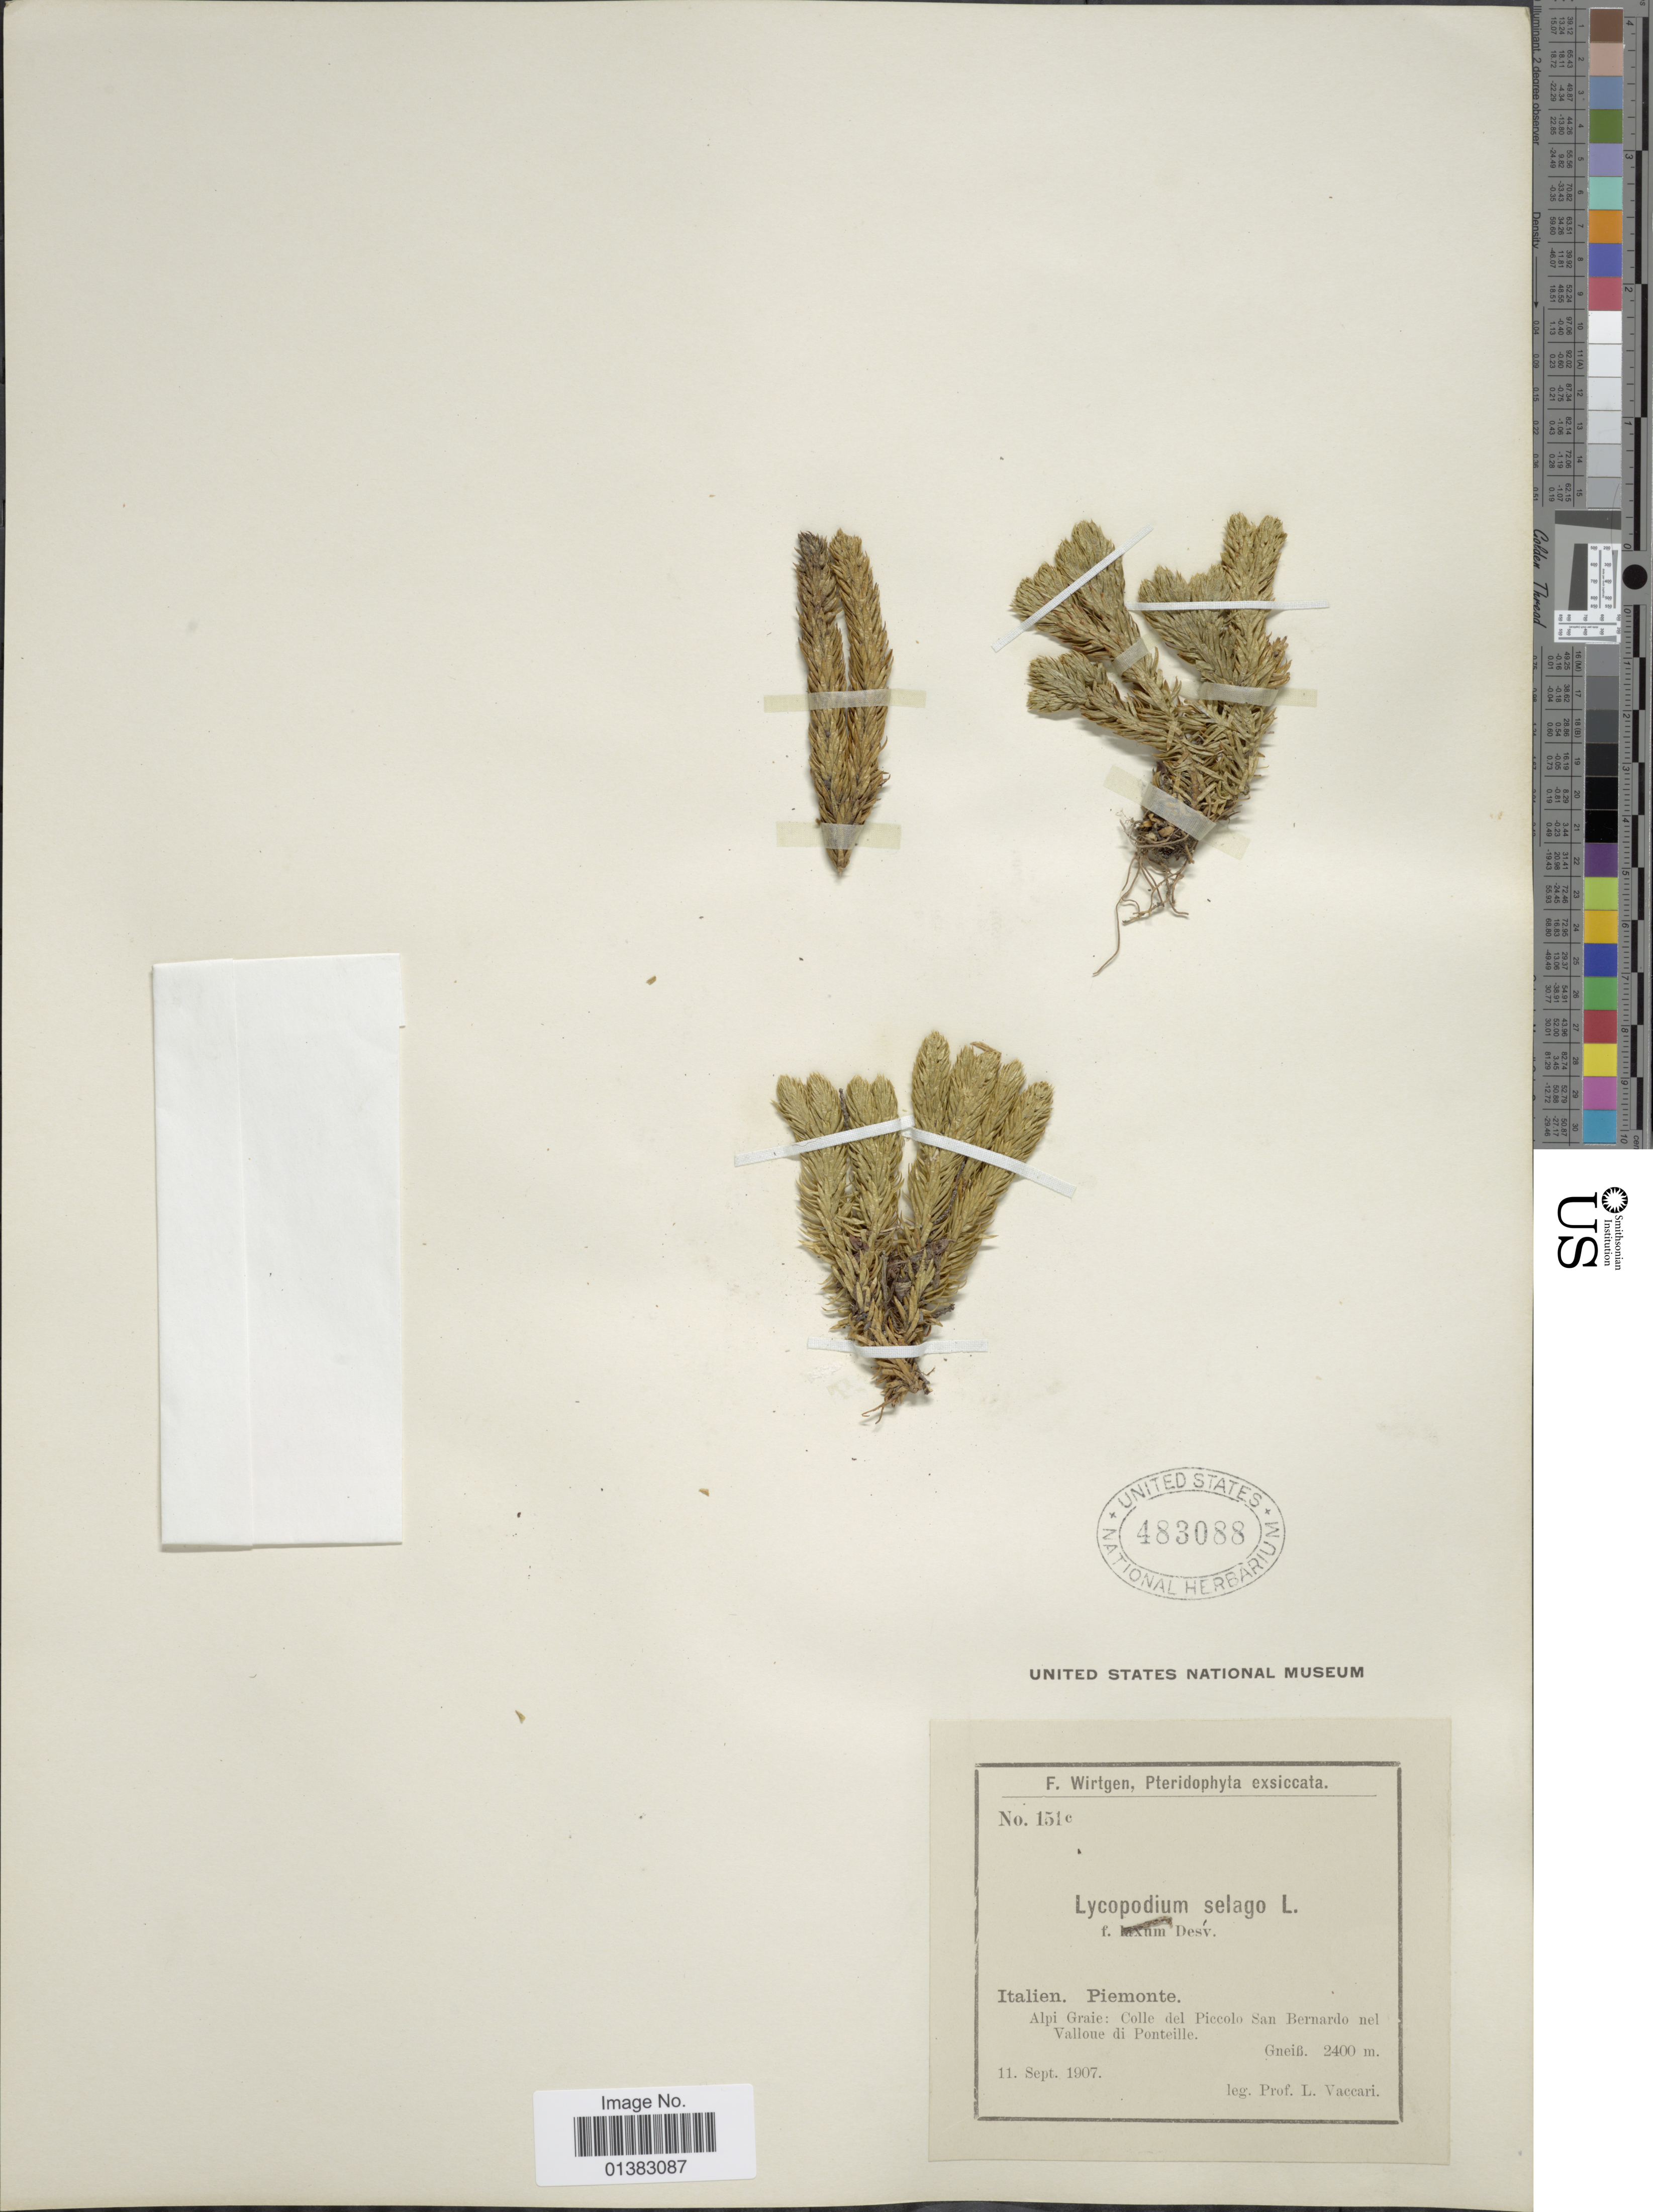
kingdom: Plantae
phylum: Tracheophyta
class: Lycopodiopsida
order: Lycopodiales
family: Lycopodiaceae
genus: Huperzia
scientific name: Huperzia selago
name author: (L.) Bernh. ex Schrank & Mart.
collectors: L. Vaccari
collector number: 151c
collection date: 1907-09-11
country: Italy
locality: Piemonte. Alpi Graie: Colle del Piccolo San Bernardo nel Vallone di Ponteille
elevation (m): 2400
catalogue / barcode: US 483088